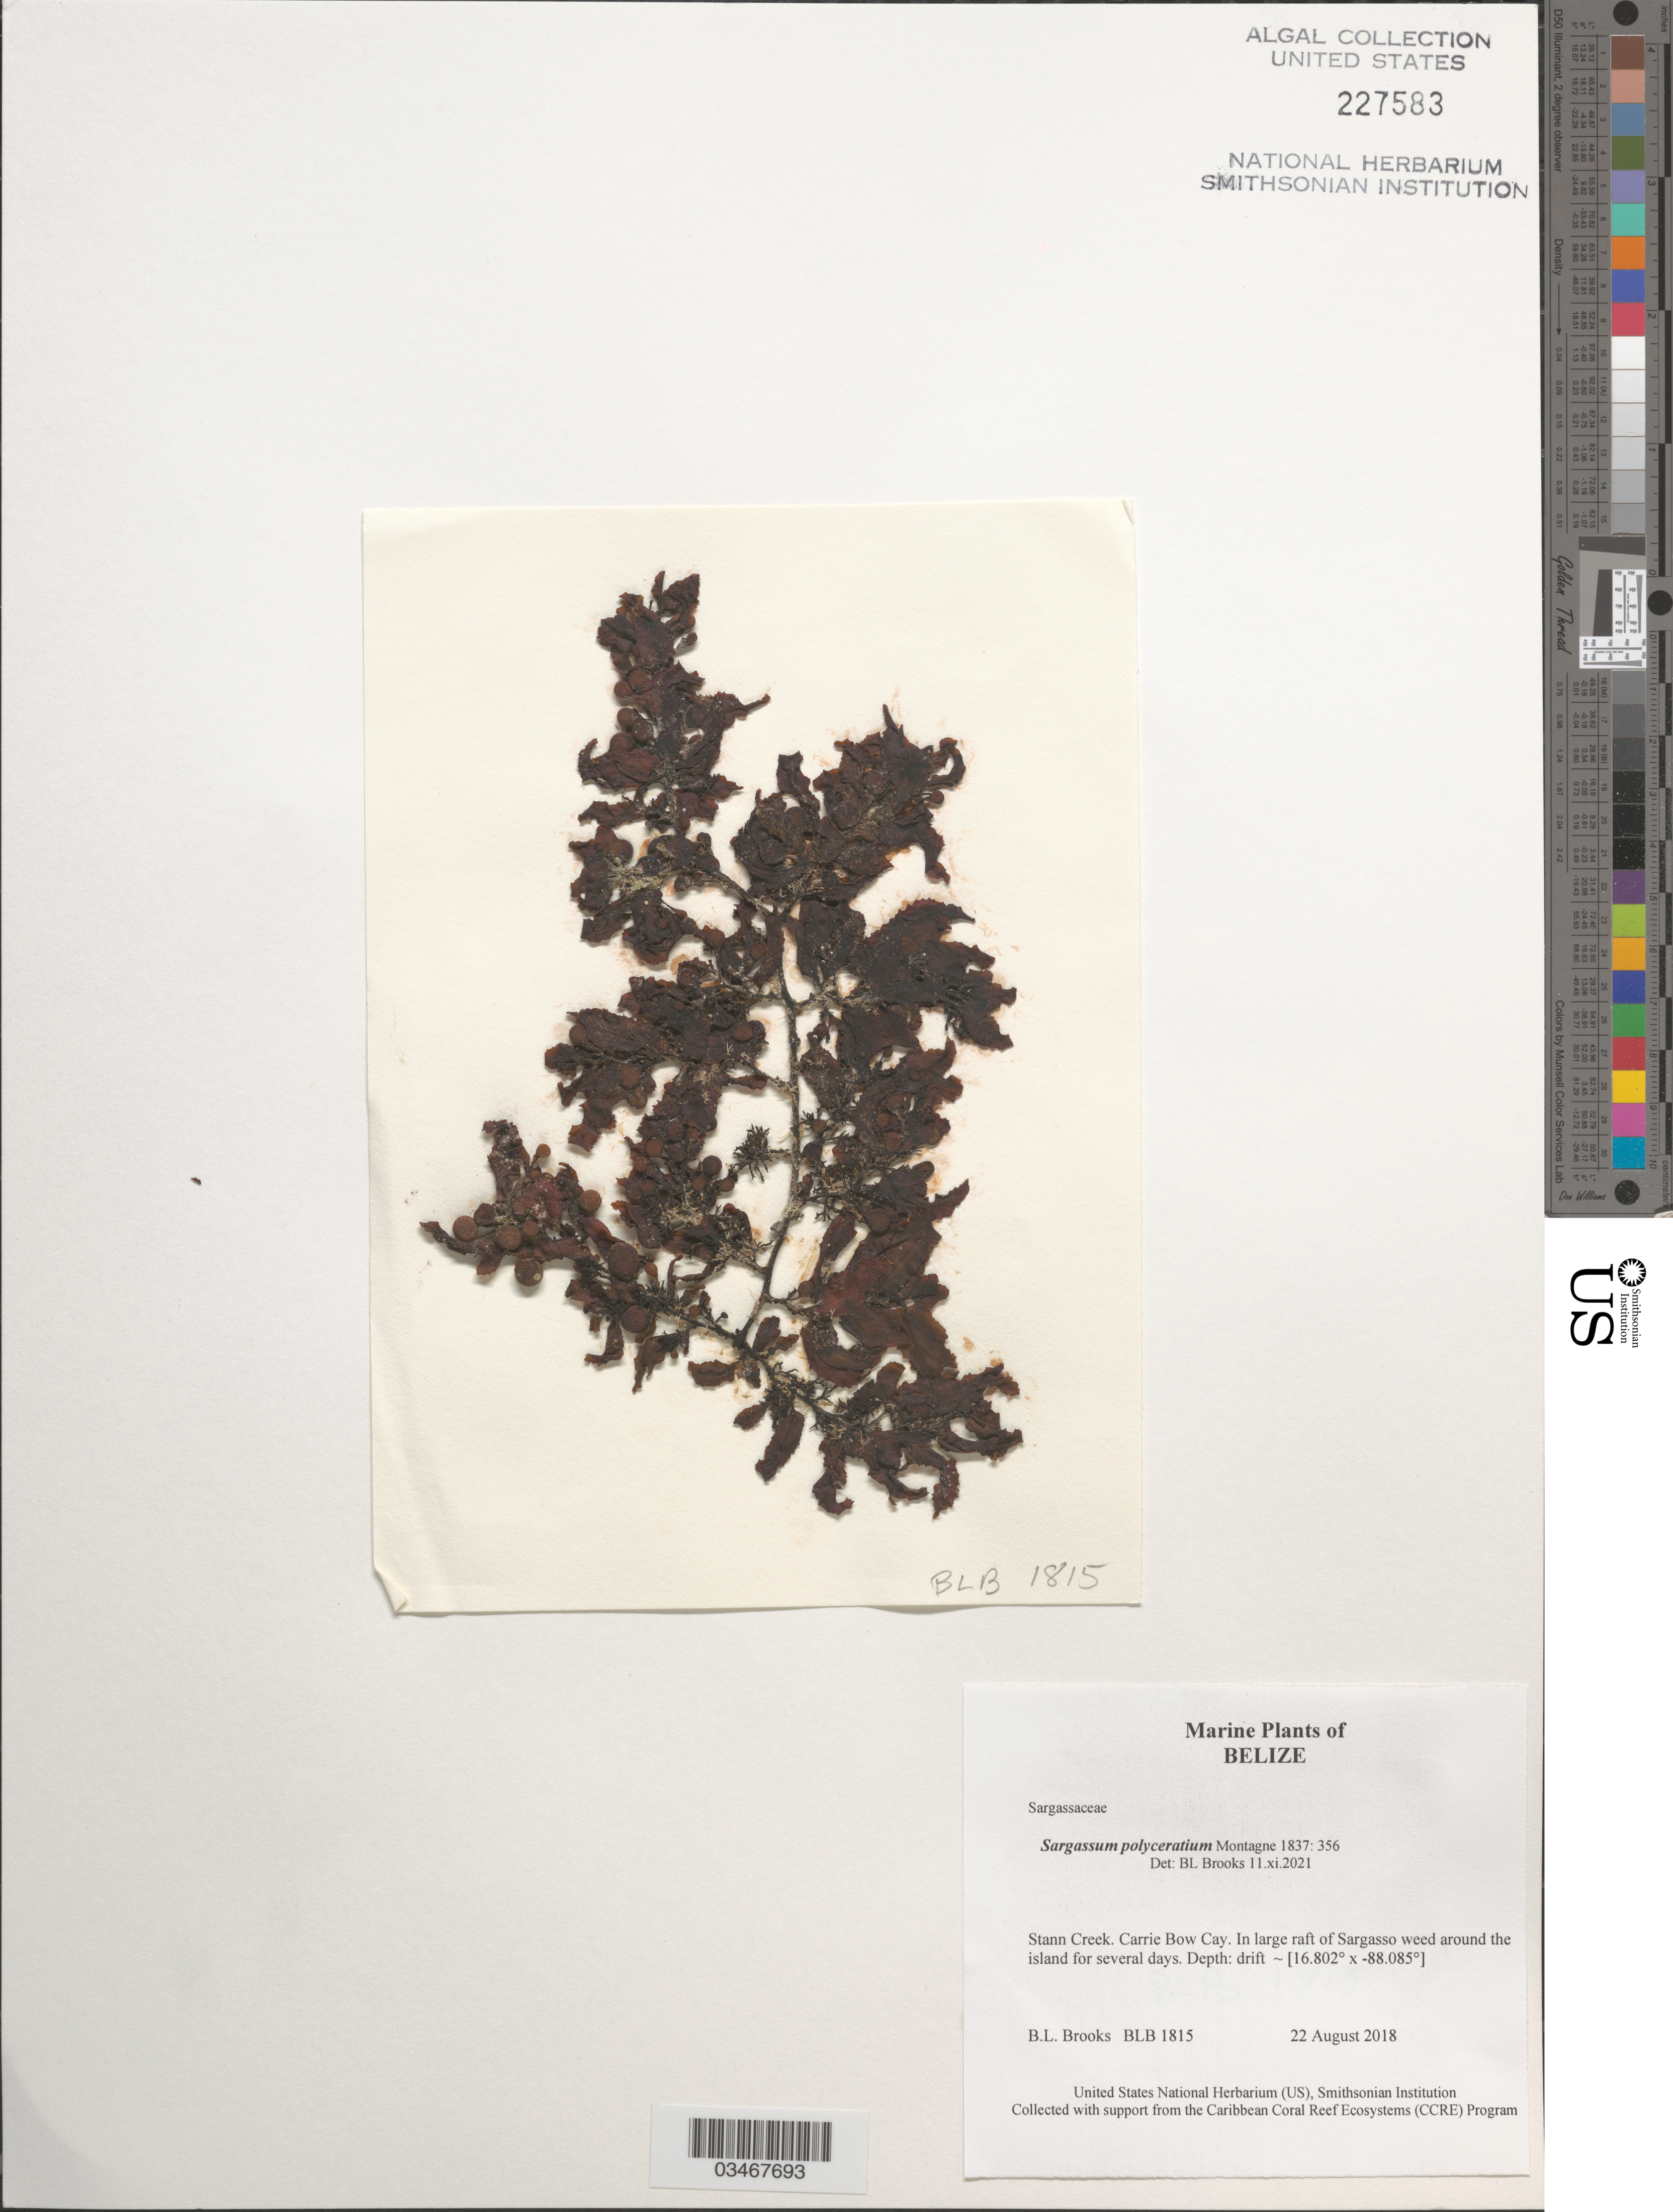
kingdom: Chromista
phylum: Ochrophyta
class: Phaeophyceae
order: Fucales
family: Sargassaceae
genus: Sargassum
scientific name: Sargassum polyceratium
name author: Mont.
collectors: B. Brooks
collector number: BLB 1815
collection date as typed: Transcribed d/m/y: 22/8/2018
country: Belize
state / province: Stann Creek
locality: Carrie Bow Cay. In large raft of Sargasso weed around the island for several days.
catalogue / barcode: US 227583